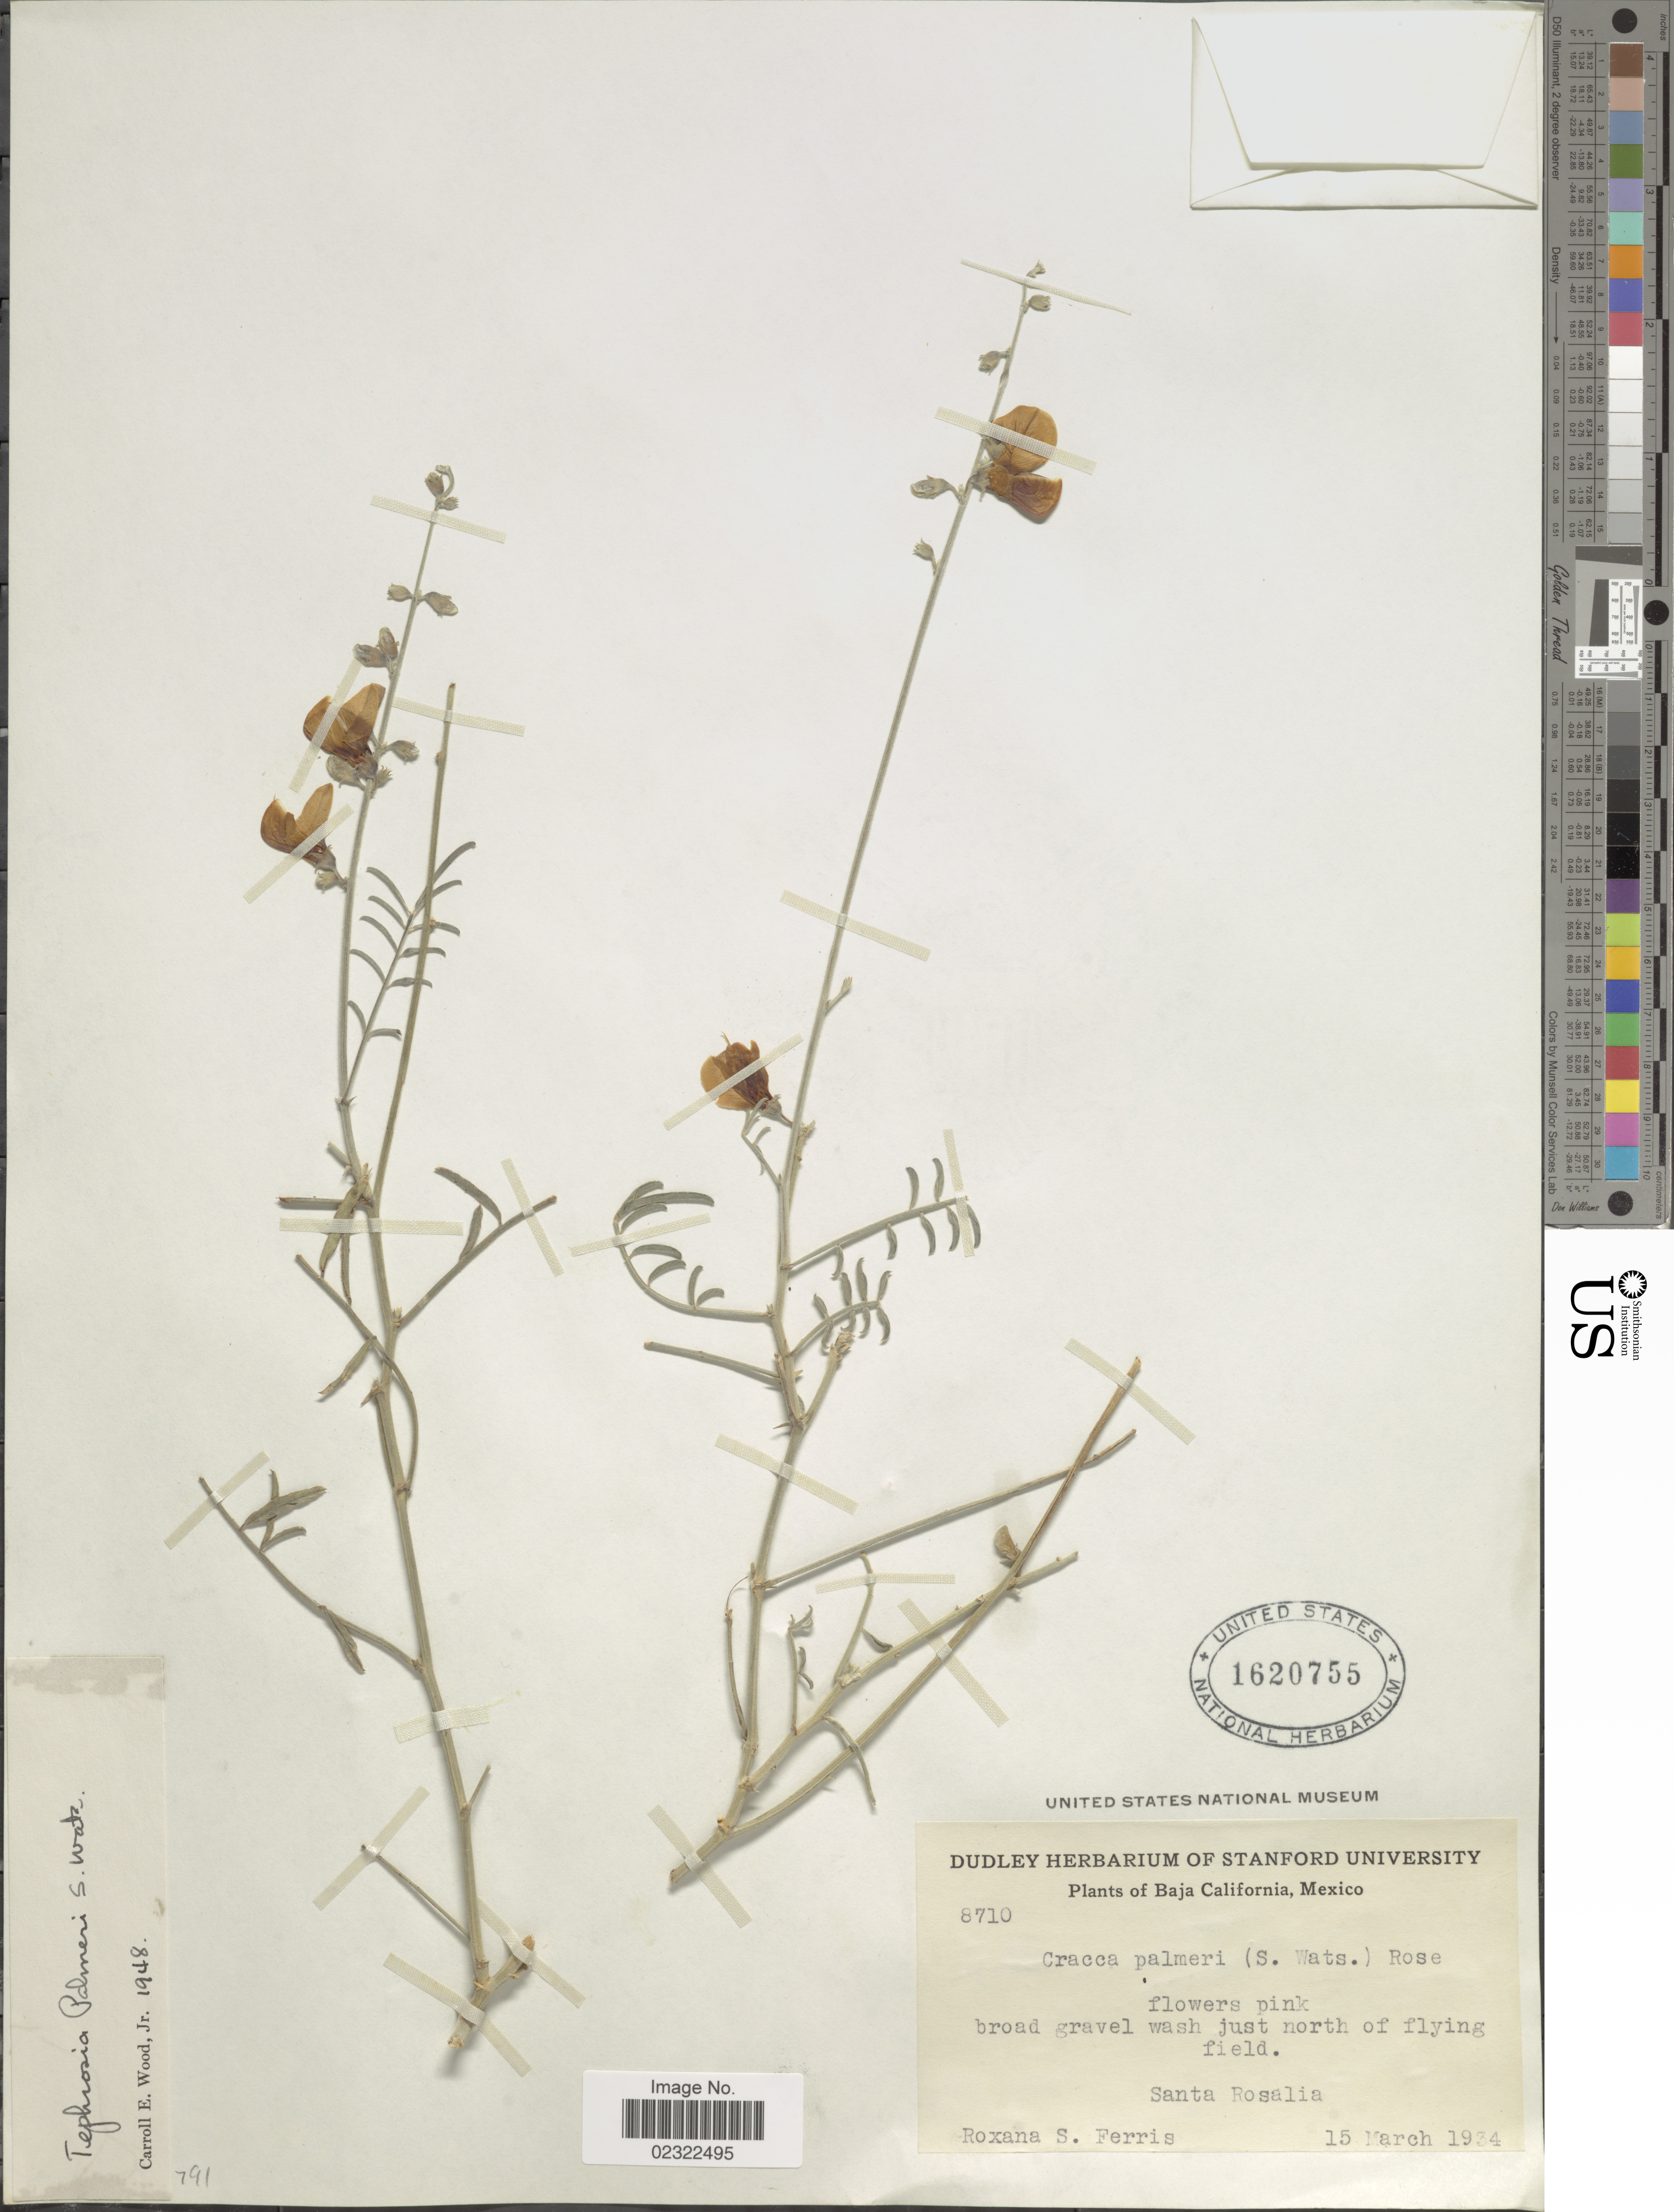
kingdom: Plantae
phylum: Tracheophyta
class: Magnoliopsida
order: Fabales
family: Fabaceae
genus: Tephrosia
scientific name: Tephrosia palmeri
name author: S. Watson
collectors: R. S. Ferris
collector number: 8710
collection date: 1924-03-15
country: Mexico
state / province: Baja California Sur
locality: Baja California, Mexico. Santa Rosalia. Wash just north of Flying field.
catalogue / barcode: US 1620755